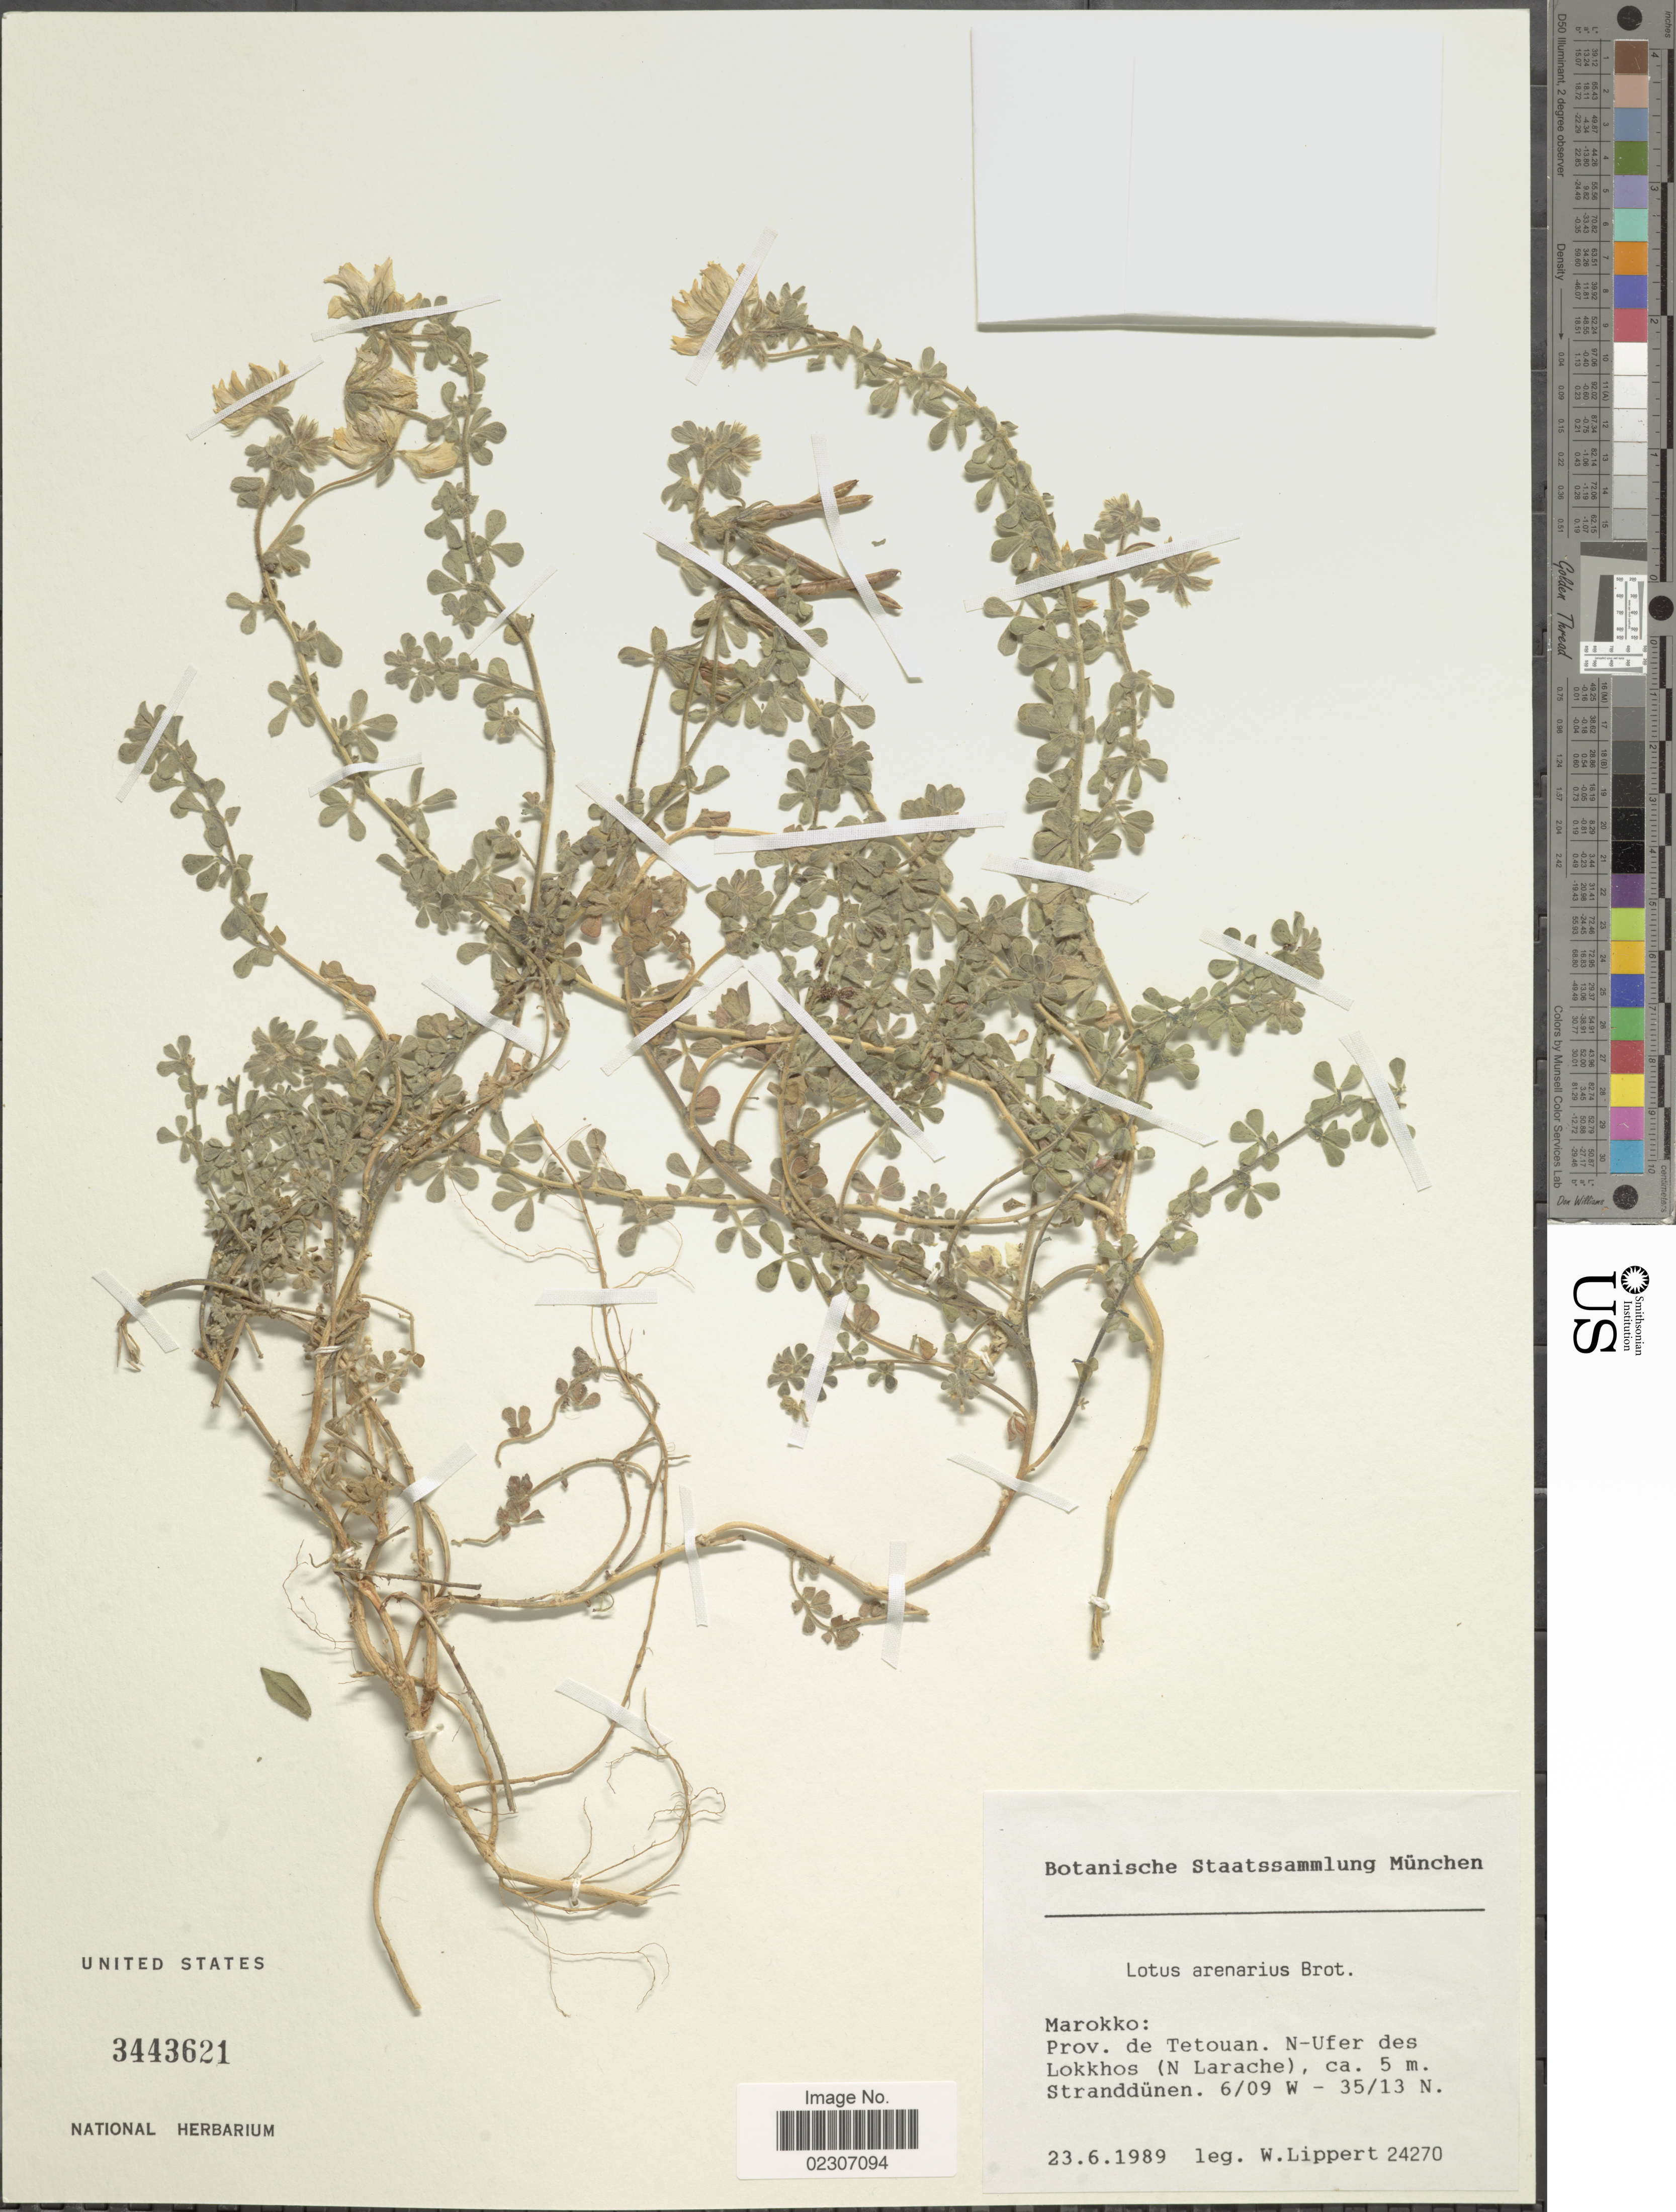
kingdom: Plantae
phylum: Tracheophyta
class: Magnoliopsida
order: Fabales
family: Fabaceae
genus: Lotus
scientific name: Lotus arenarius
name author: Brot.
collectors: W. Lippert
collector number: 24270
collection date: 1989-06-23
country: Morocco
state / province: Tanger-Tétouan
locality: Prov. de Tetouan. N-Ufer des Lokkhos (N Larache), ca. 5 m Strandddünen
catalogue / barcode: US 3443621